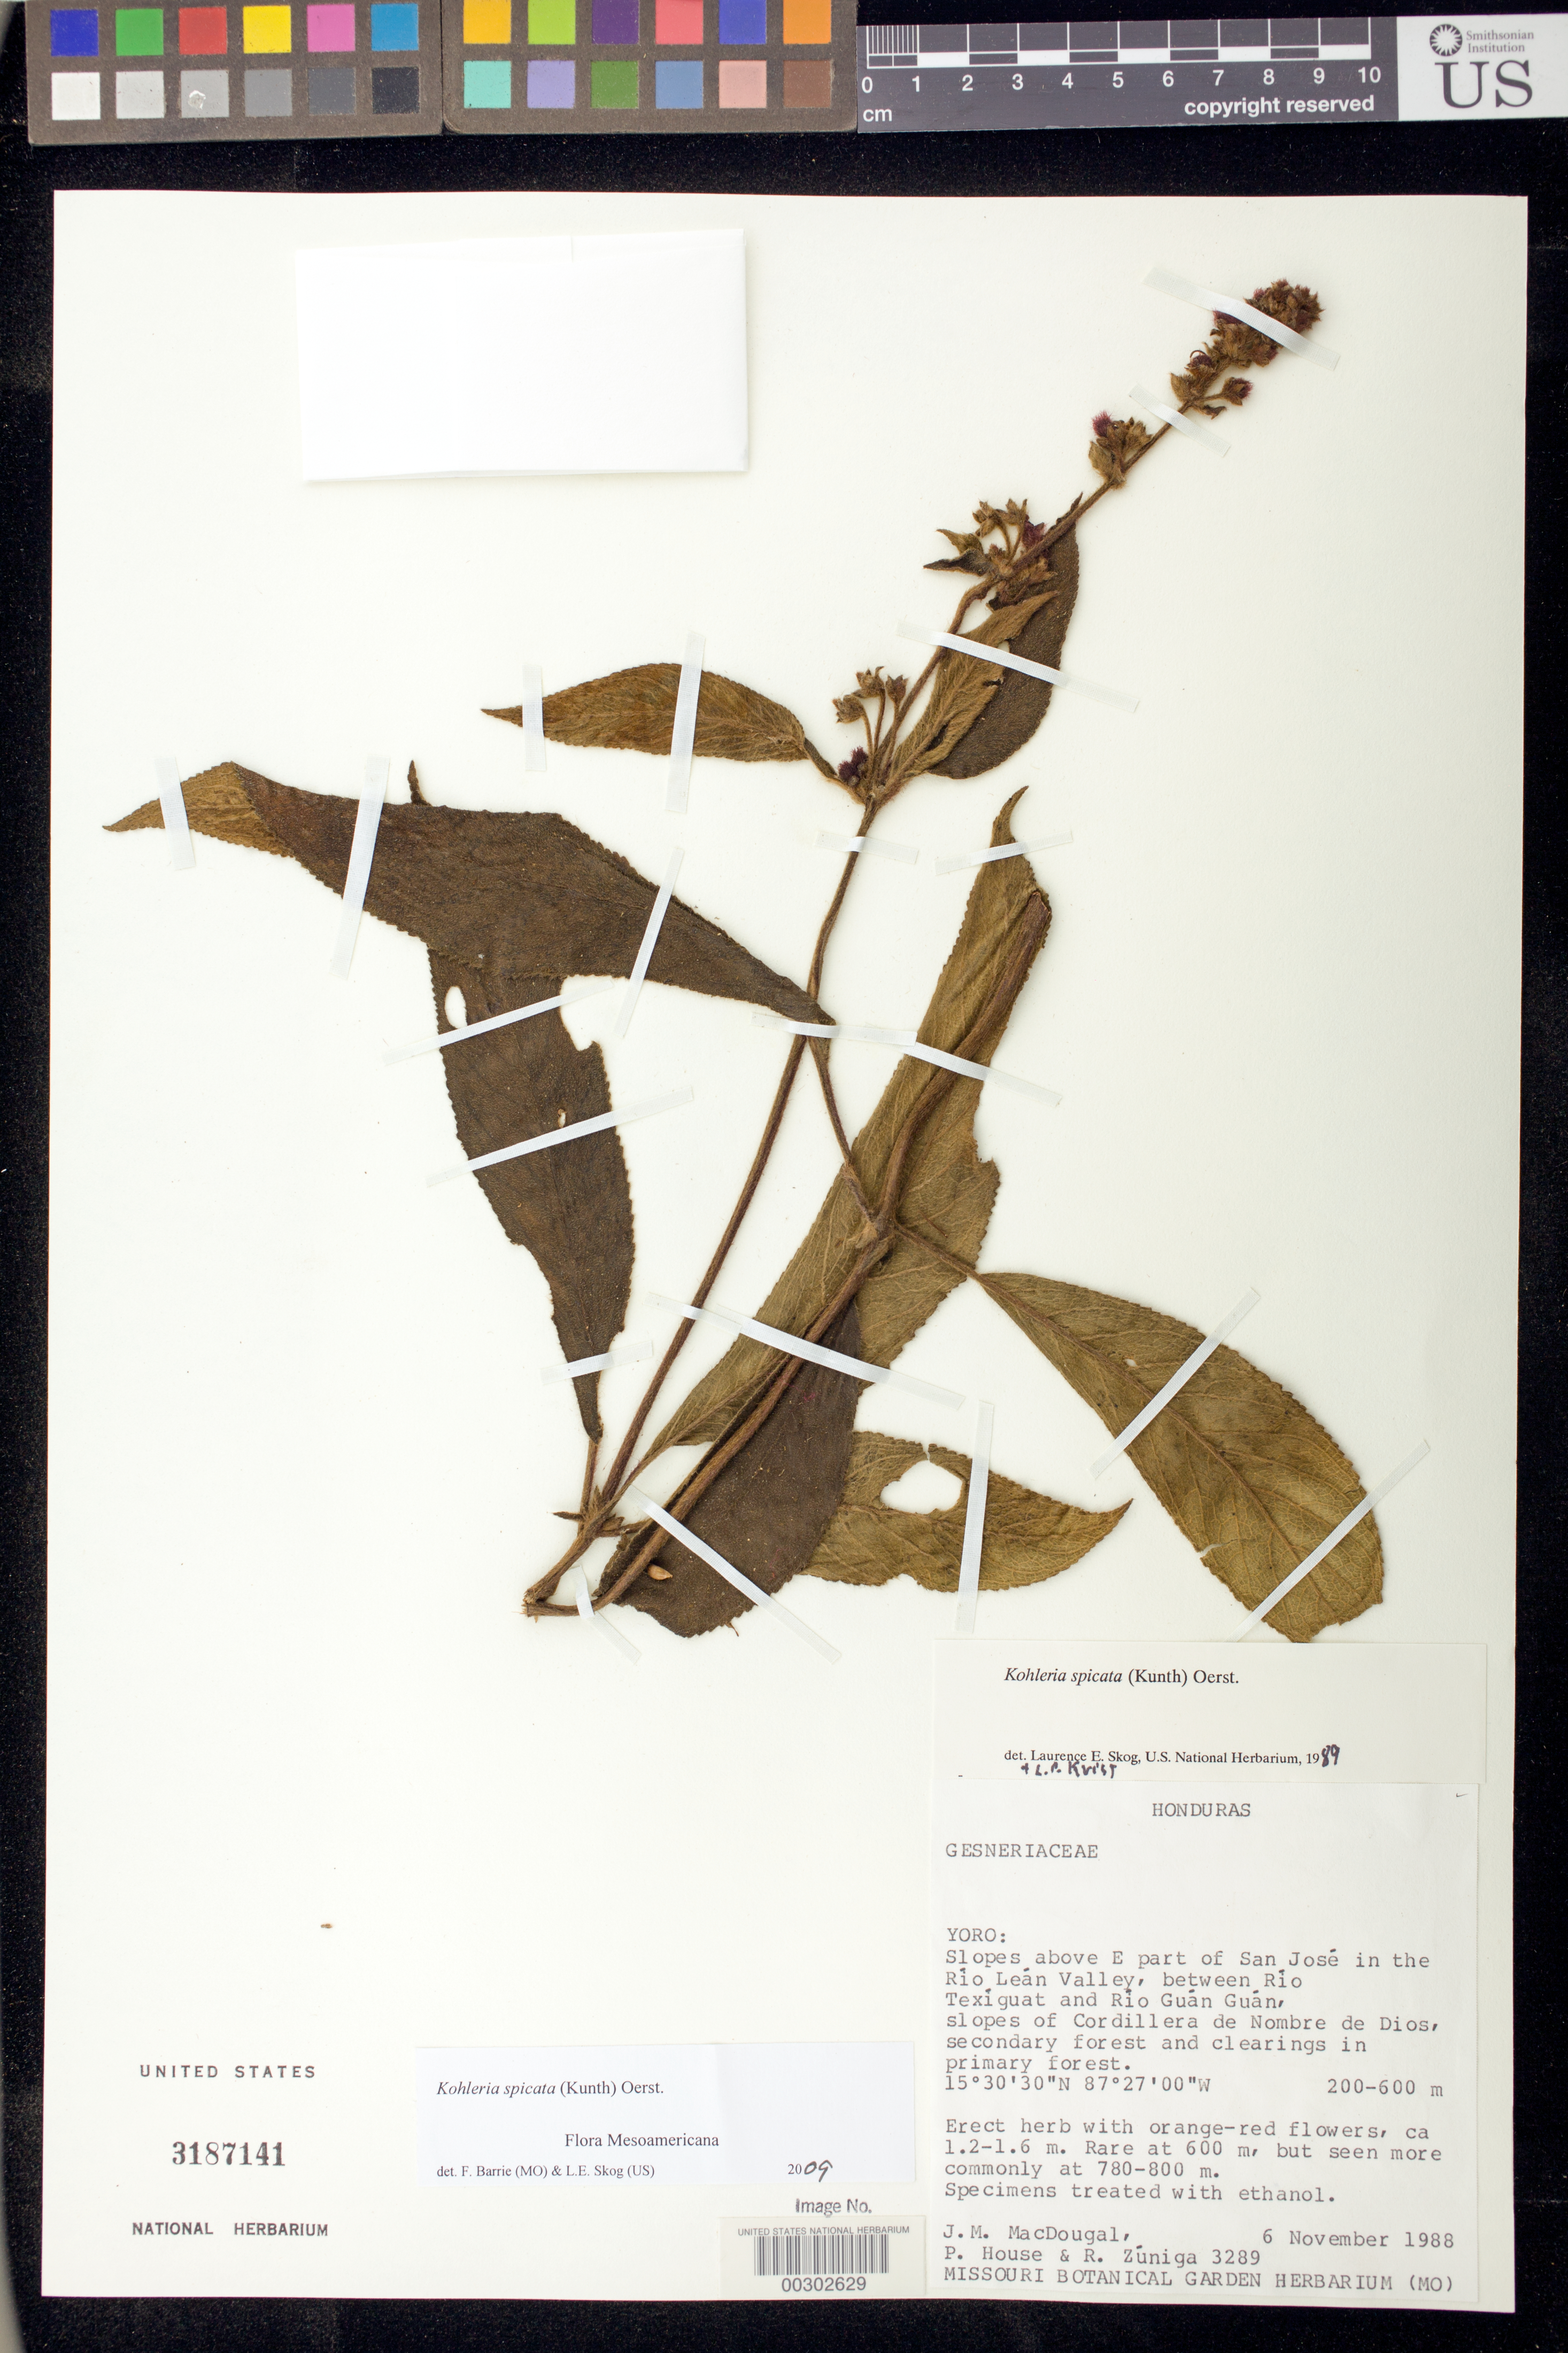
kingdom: Plantae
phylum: Tracheophyta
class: Magnoliopsida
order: Lamiales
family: Gesneriaceae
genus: Kohleria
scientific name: Kohleria spicata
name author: (Kunth) Oerst.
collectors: J. M. MacDougal, P. House & R. Zúñiga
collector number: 3289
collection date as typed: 06 Nov 1988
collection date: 1988-11-06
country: Honduras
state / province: Yoro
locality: Slopes above E part of San Jose in Rio Lean Valley, between Rio Texiguat + Rio Guan Guan, slopes of Cordillera de Nombre de Dios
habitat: Secondary forest and clearings in primary forest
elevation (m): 200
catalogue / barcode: US 3187141